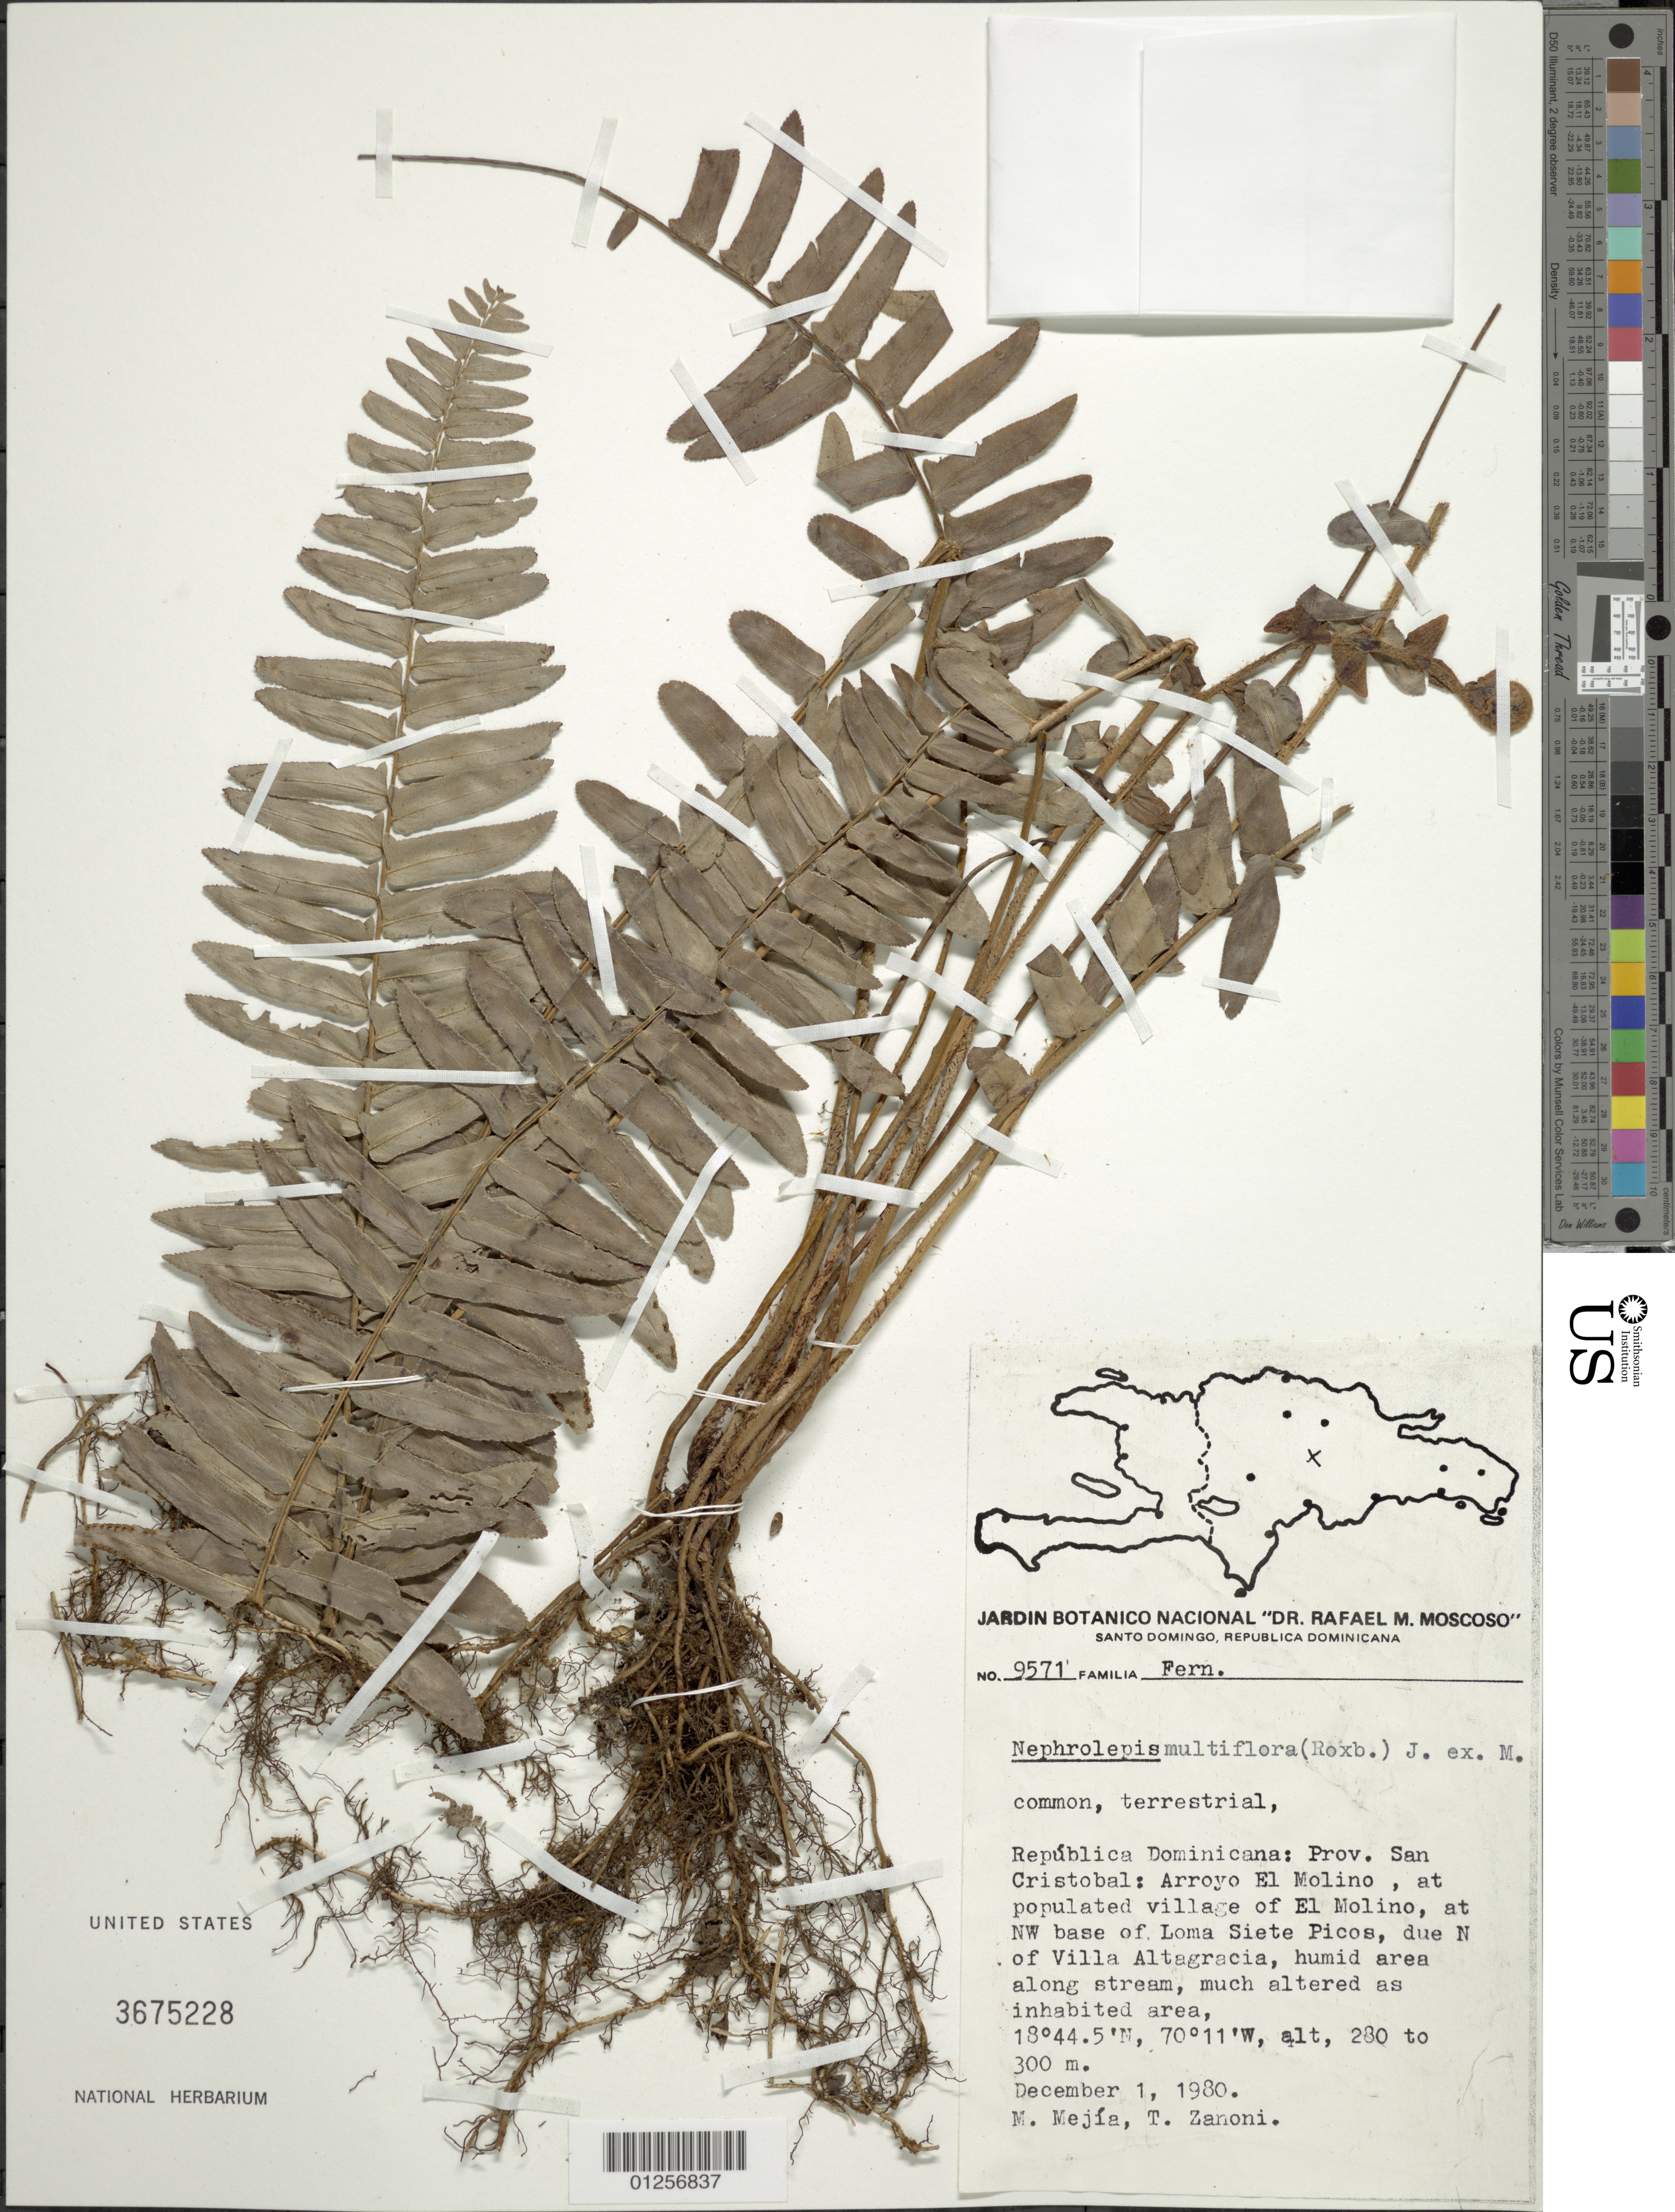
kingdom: Plantae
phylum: Tracheophyta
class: Polypodiopsida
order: Polypodiales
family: Nephrolepidaceae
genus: Nephrolepis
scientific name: Nephrolepis multiflora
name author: (Roxb.) F.M. Jarrett ex C.V. Morton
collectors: M. Mejia & T. A. Zanoni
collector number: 9571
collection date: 1980-12-01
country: Dominican Republic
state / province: San Cristóbal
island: Hispaniola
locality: Arroyo El Molino, at populated village of El Molino, at NW base of Loma Siete Picos, due N of Villa Altagracia.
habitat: Humid area, along stream, much altered as inhabited area.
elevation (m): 280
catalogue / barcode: US 3675228